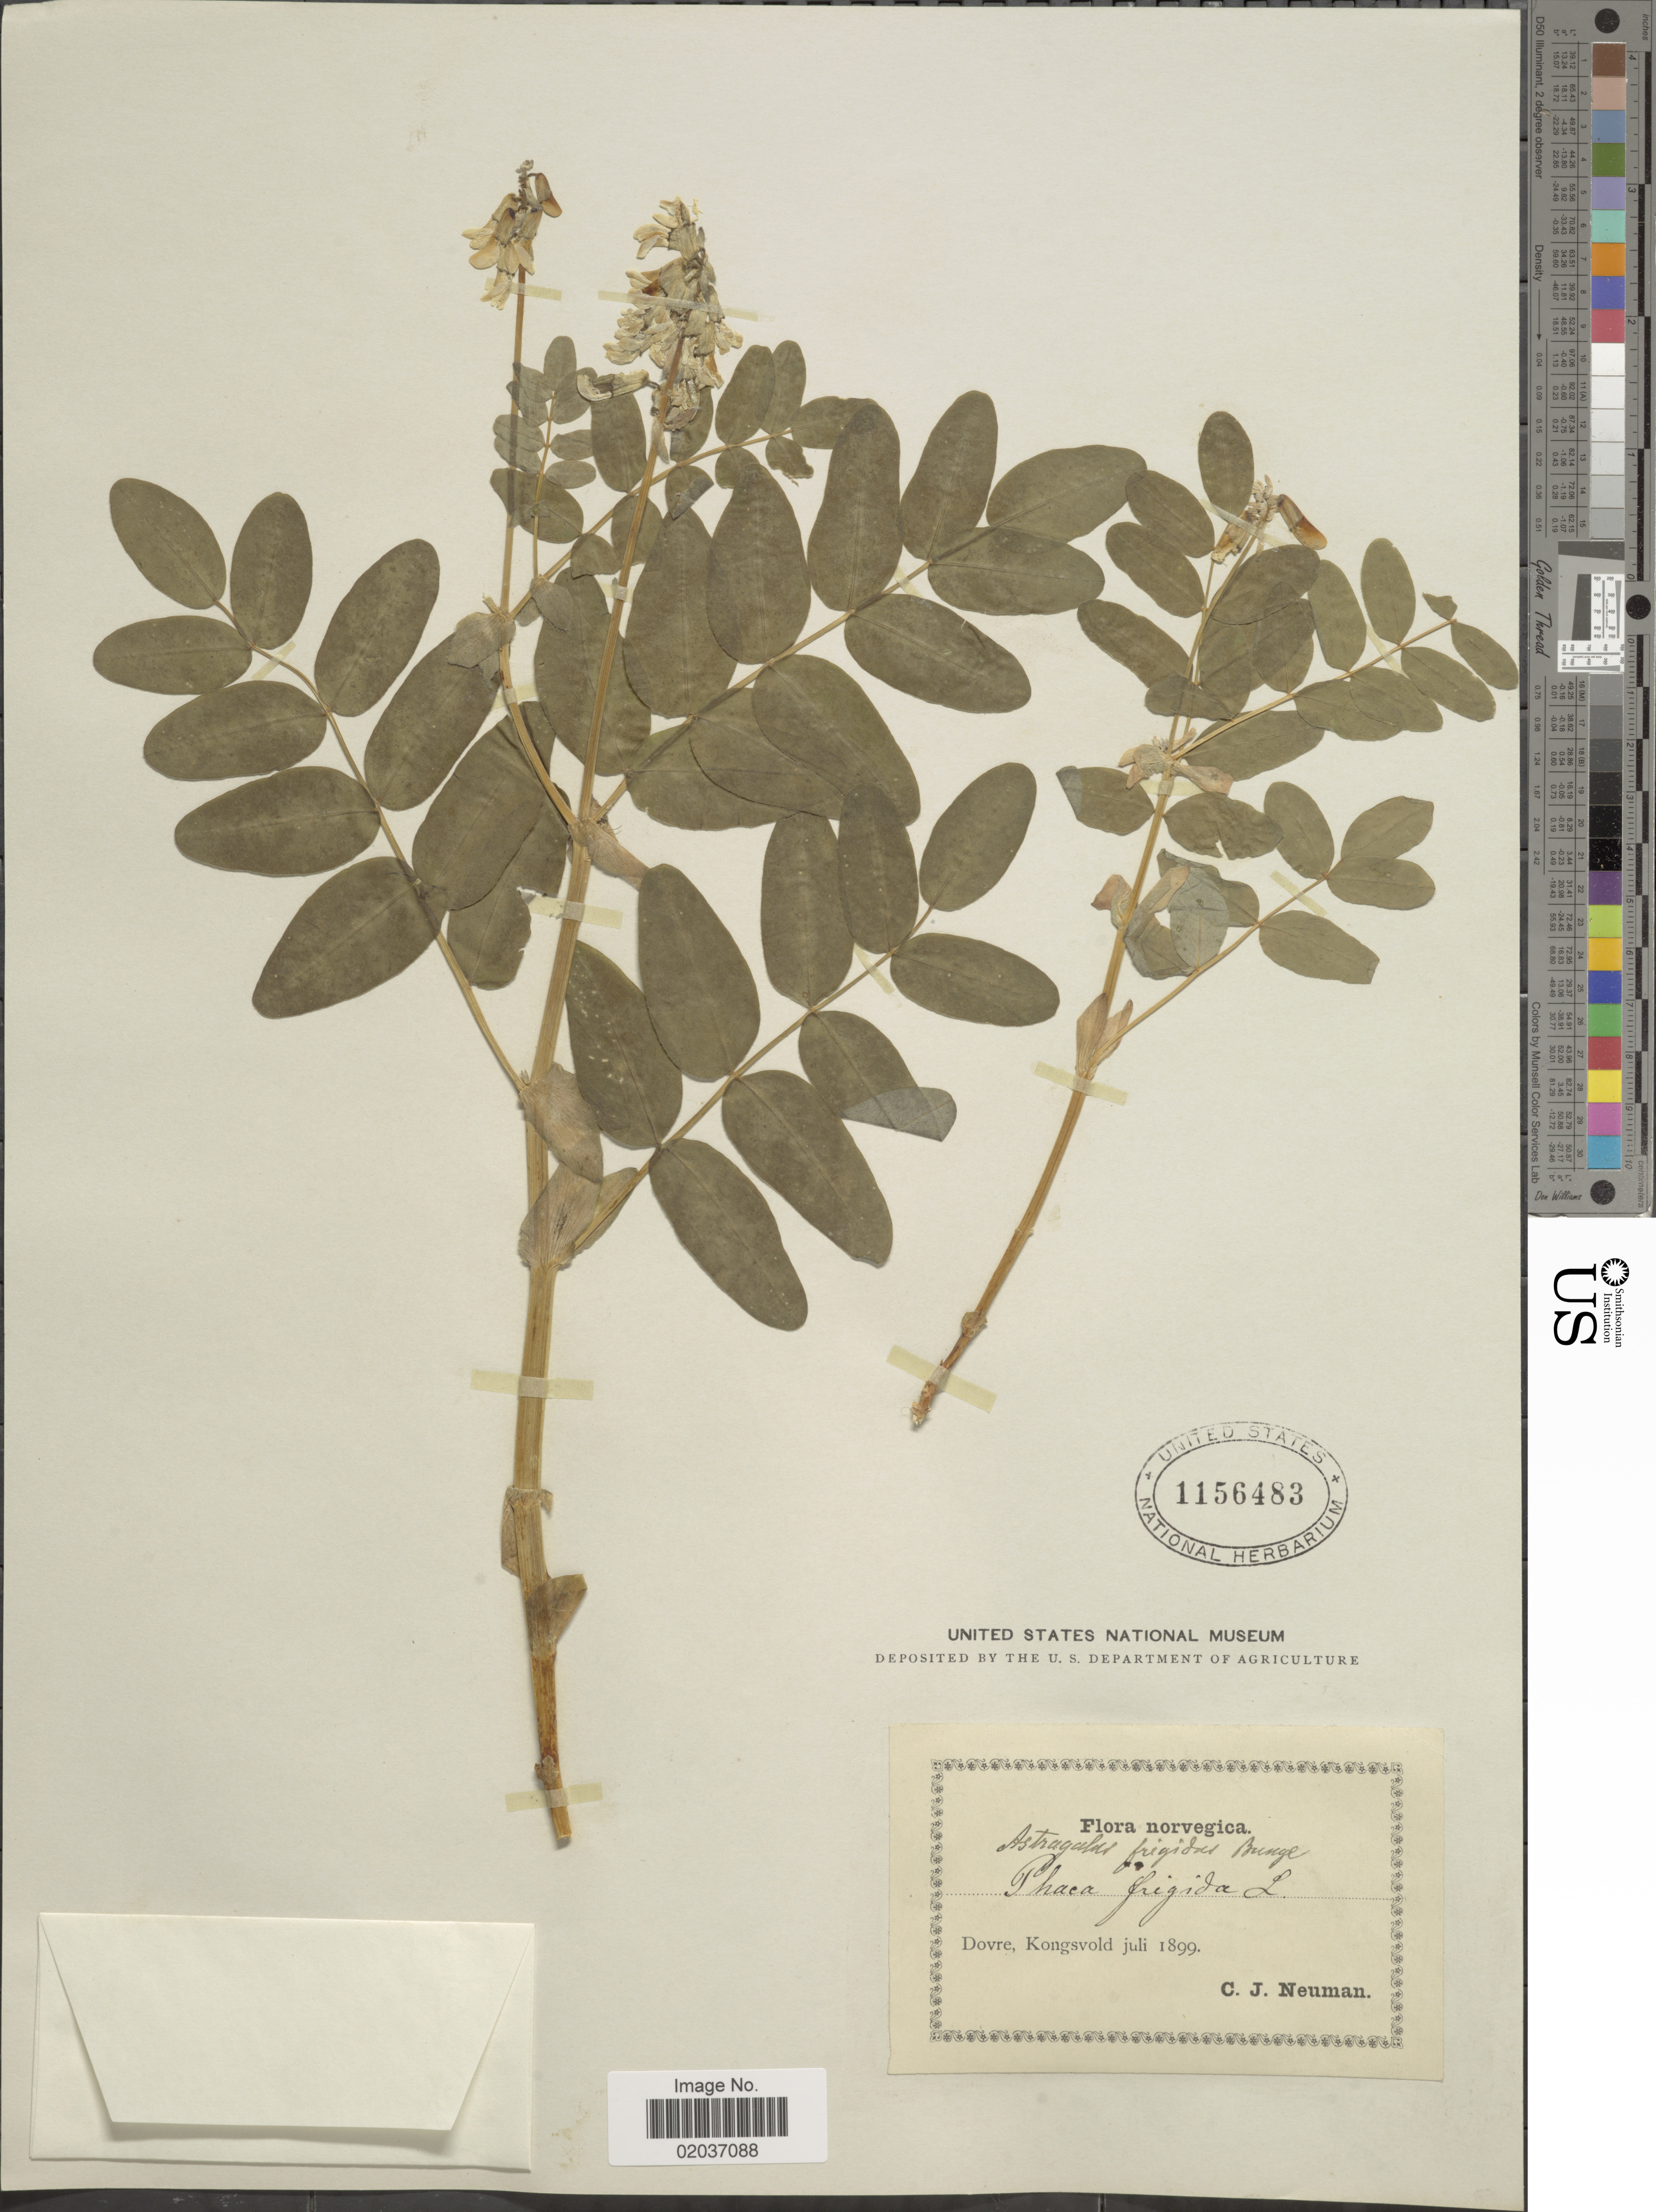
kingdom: Plantae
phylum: Tracheophyta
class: Magnoliopsida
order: Fabales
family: Fabaceae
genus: Astragalus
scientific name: Astragalus frigidus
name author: (L.) A. Gray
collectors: C. Neuman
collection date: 1899-07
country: Norway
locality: Norvegica, Dovre, Kongsvold.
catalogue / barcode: US 1156483